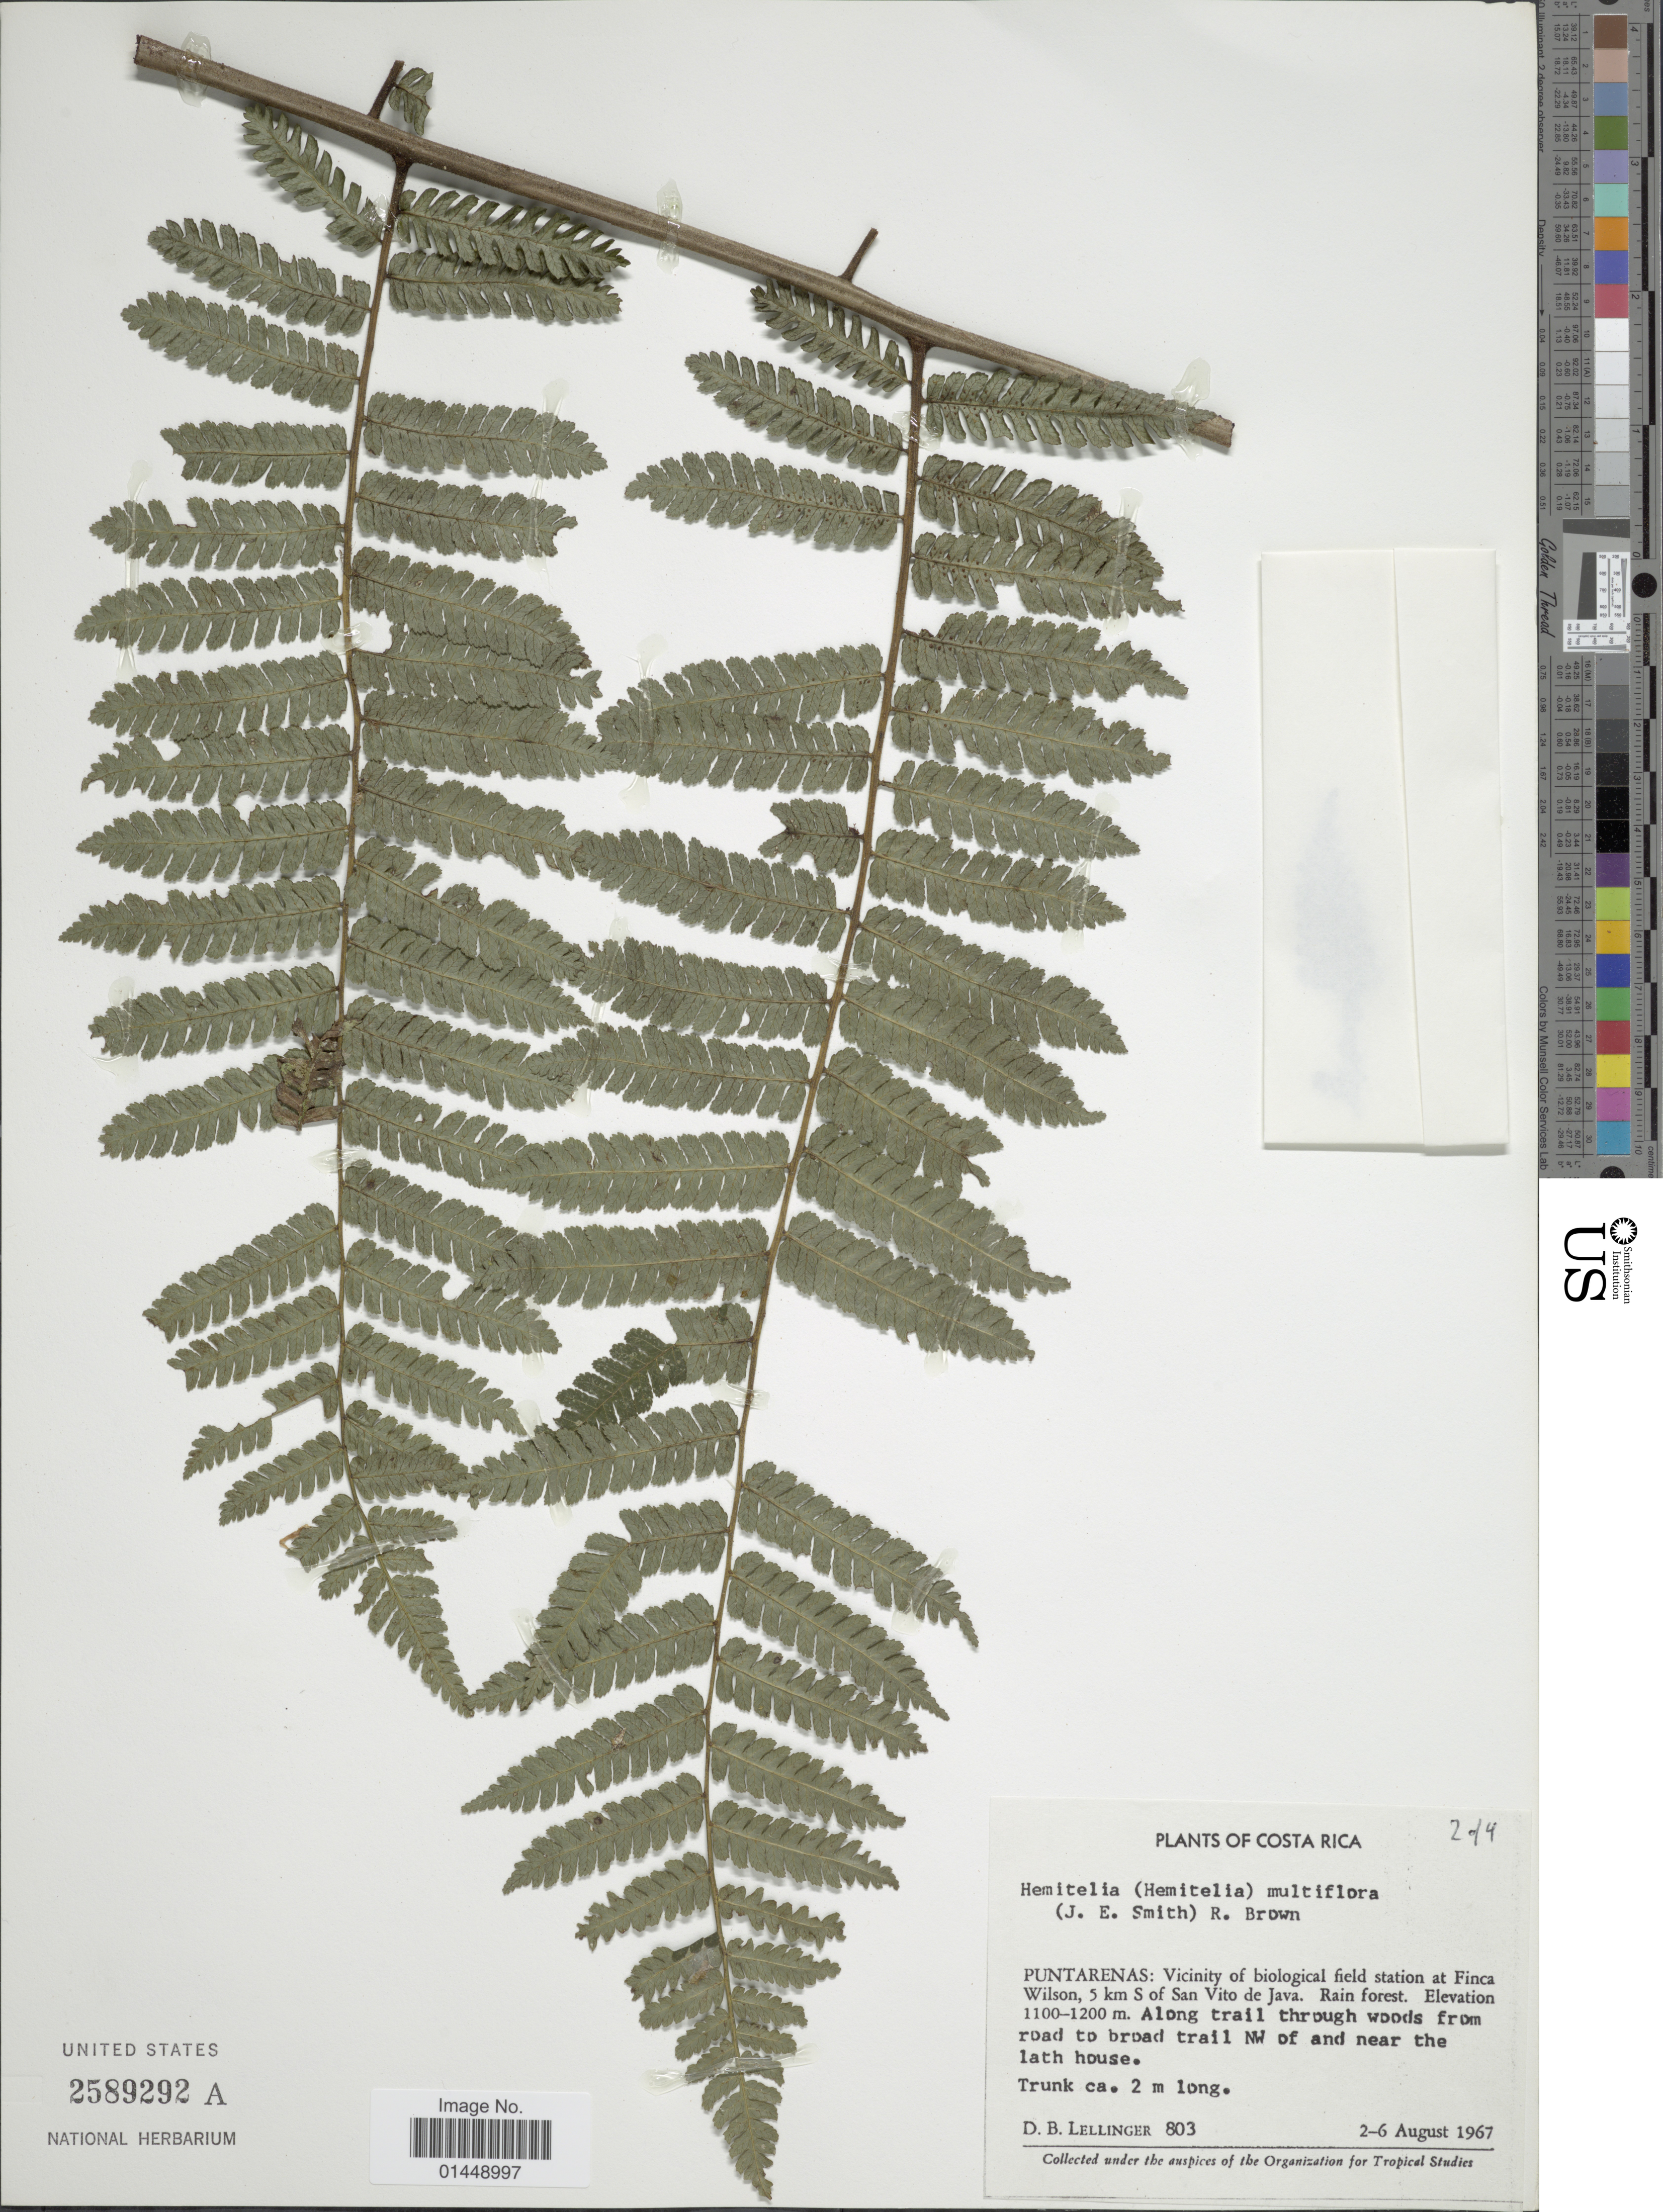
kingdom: Plantae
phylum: Tracheophyta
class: Polypodiopsida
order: Cyatheales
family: Cyatheaceae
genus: Cyathea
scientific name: Cyathea multiflora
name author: Sm.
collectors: D. B. Lellinger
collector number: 803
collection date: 1967-08-02/1967-08-06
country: Costa Rica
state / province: Puntarenas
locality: Puntarenas: Vicinity of biological field station at Finca Wilson, 5 km S of San Vito de Java. Rain forest.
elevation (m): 1100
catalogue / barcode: US 2589292A